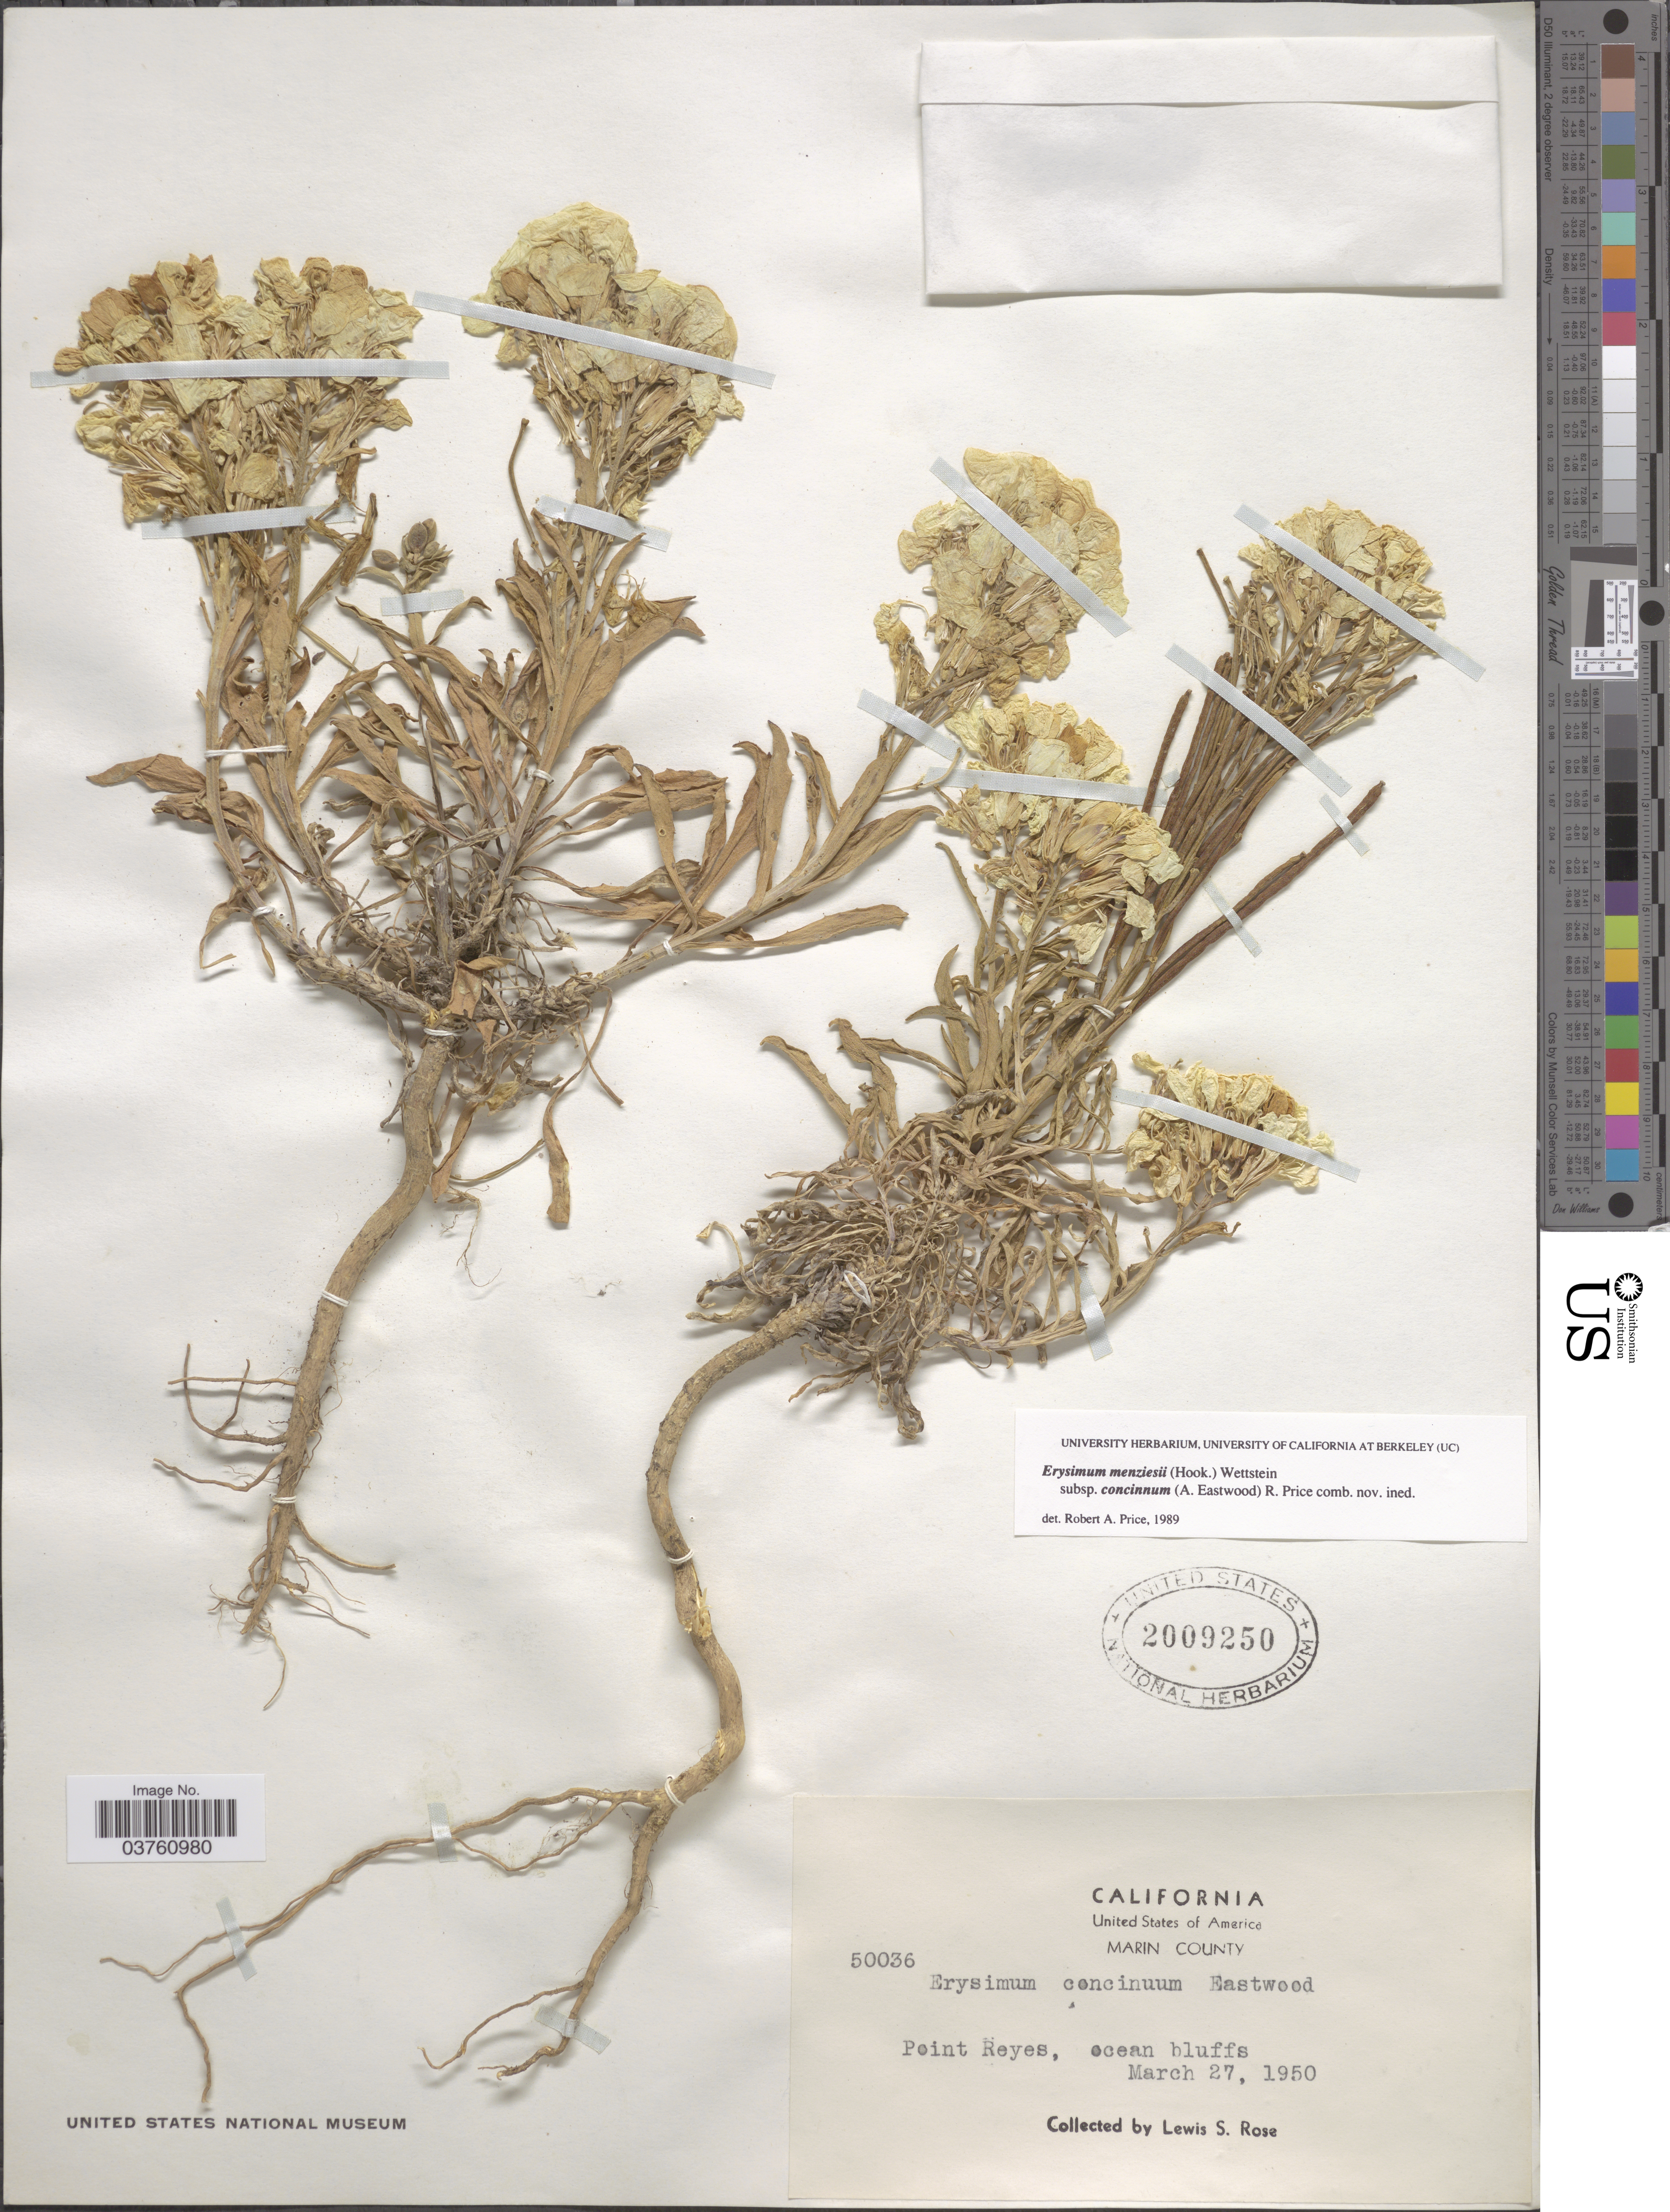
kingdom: Plantae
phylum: Tracheophyta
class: Magnoliopsida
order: Brassicales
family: Brassicaceae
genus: Erysimum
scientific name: Erysimum menziesii subsp. concinnum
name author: (Eastw.) R. Price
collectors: L. S. Rose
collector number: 50036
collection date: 1950-03-27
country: United States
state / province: California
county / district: Marin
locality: Marin County. Point Reyes, ocean bluffs.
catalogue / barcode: US 2009250